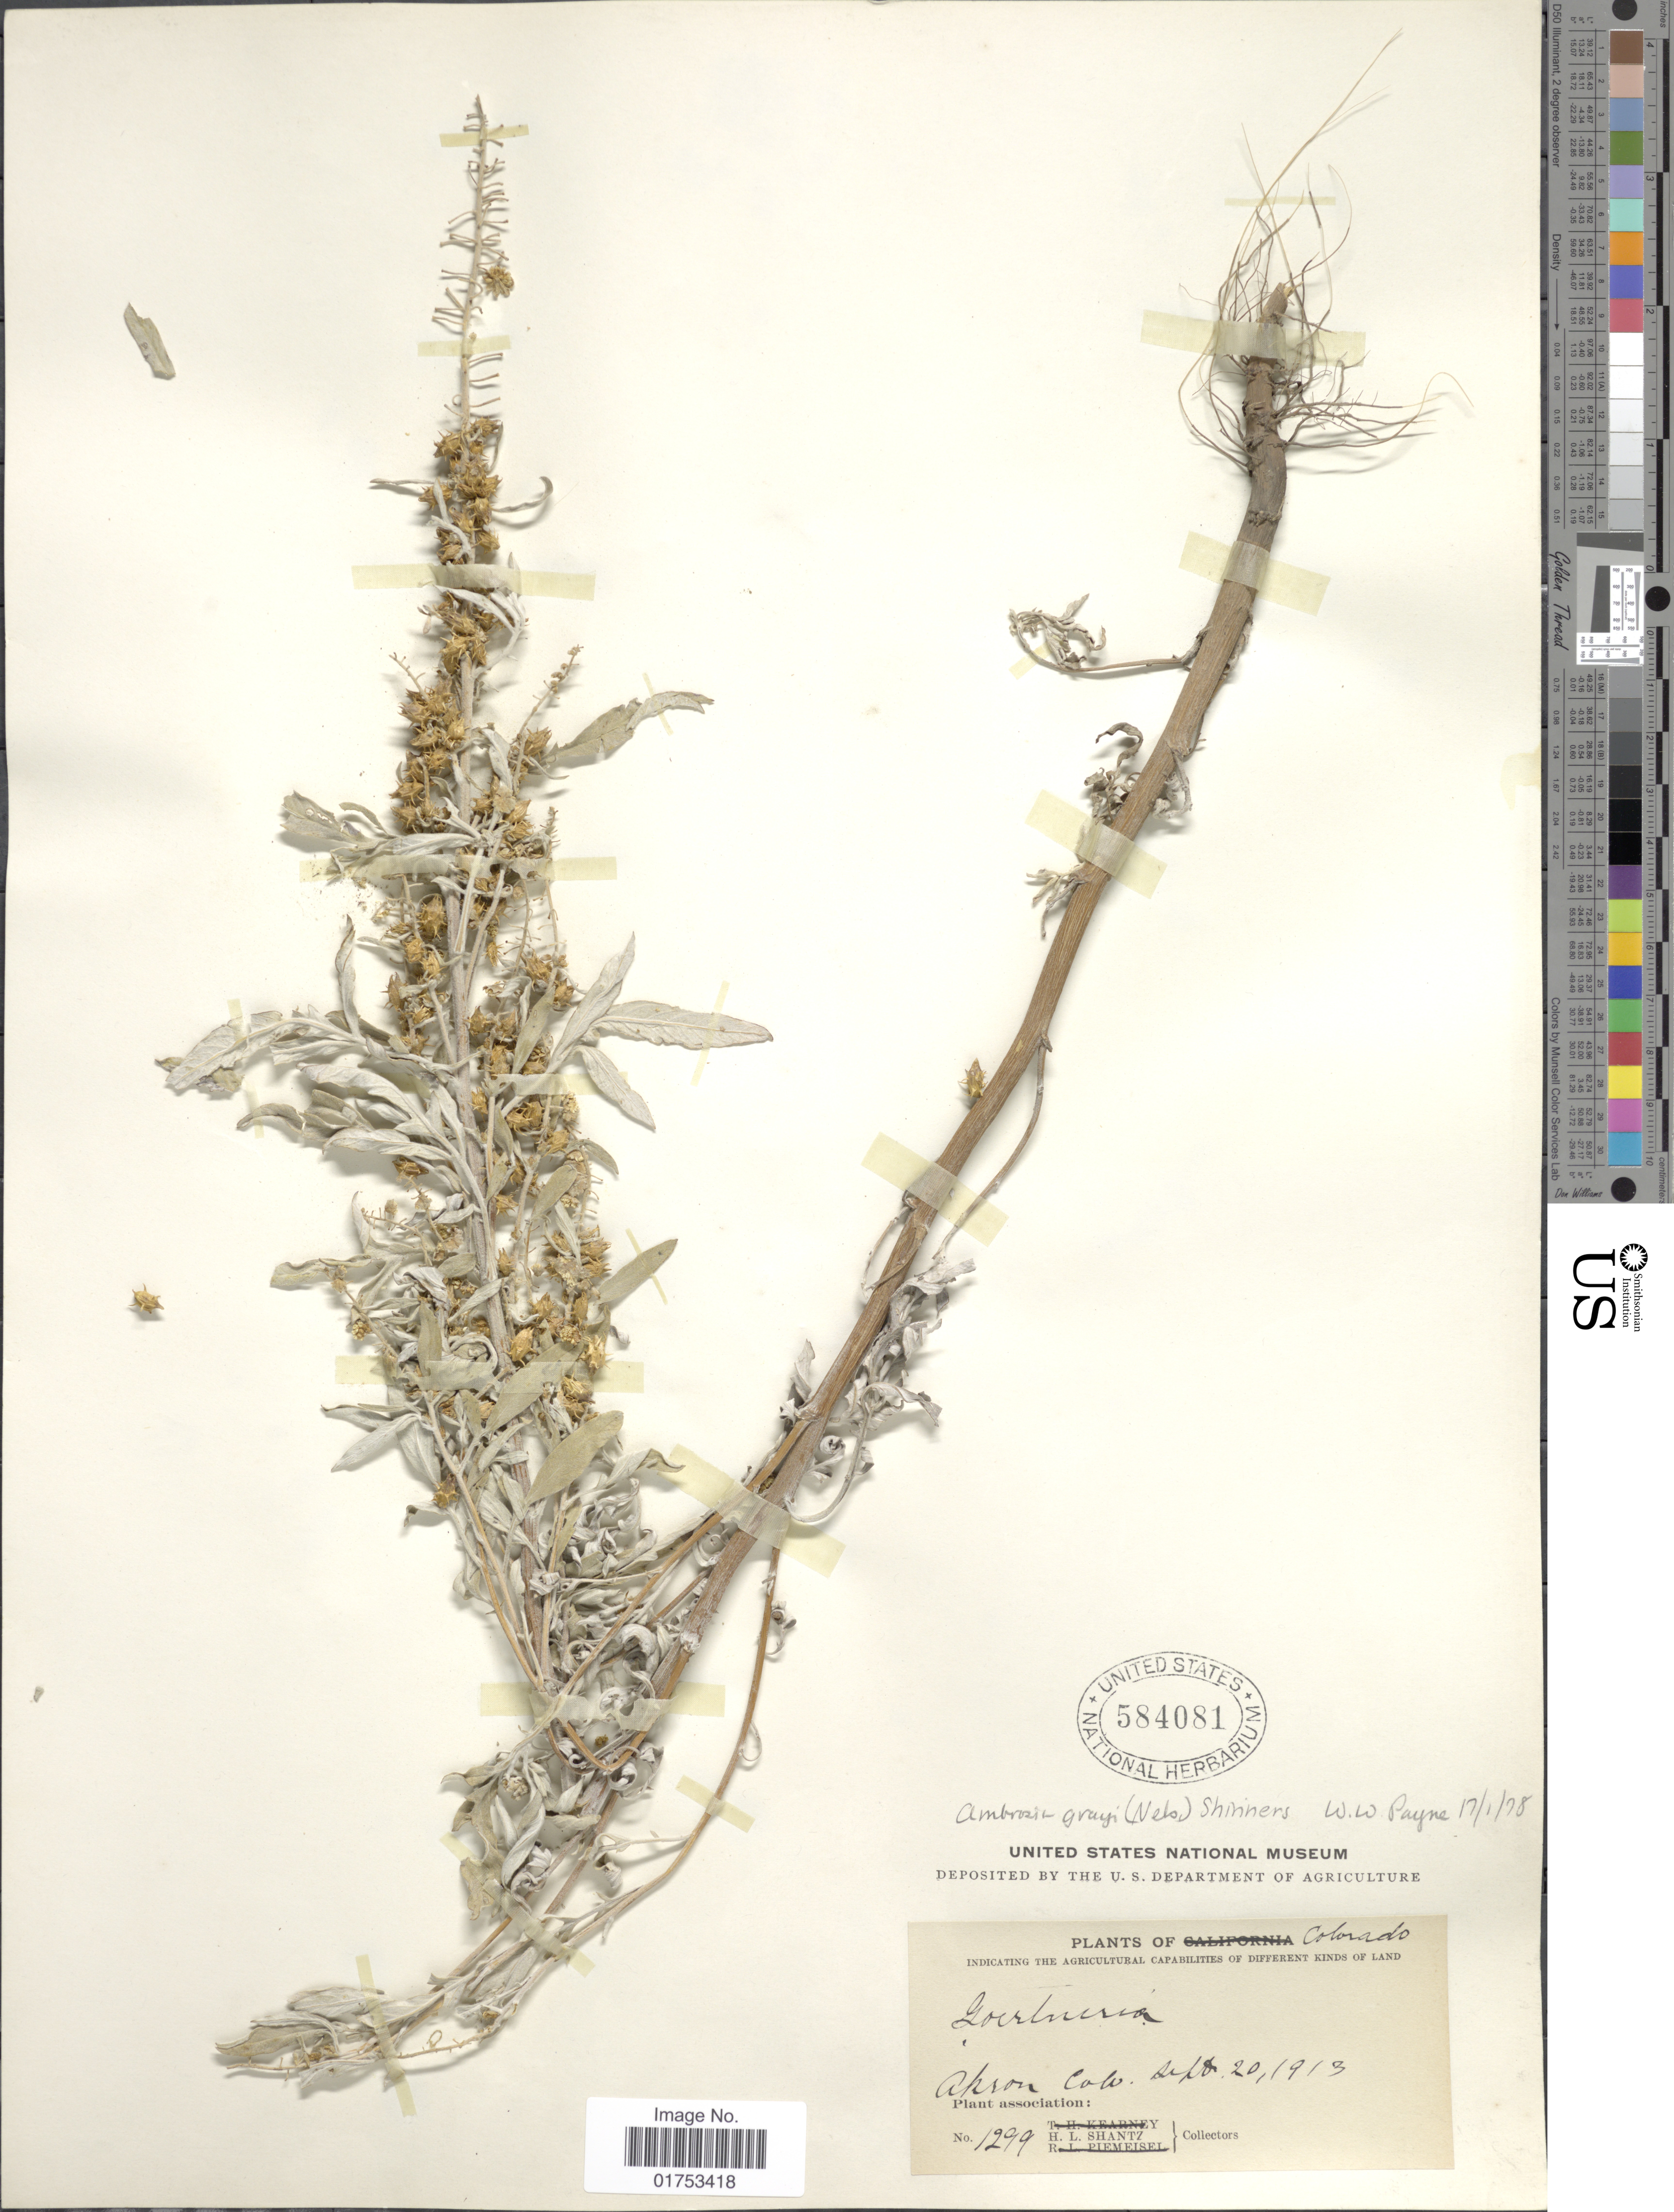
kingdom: Plantae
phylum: Tracheophyta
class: Magnoliopsida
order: Asterales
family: Asteraceae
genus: Ambrosia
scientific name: Ambrosia grayi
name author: (A. Nelson) Shinners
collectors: H. Shantz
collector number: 1299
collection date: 1913-09-20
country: United States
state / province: Colorado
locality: Akron, Colo.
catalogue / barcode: US 584081